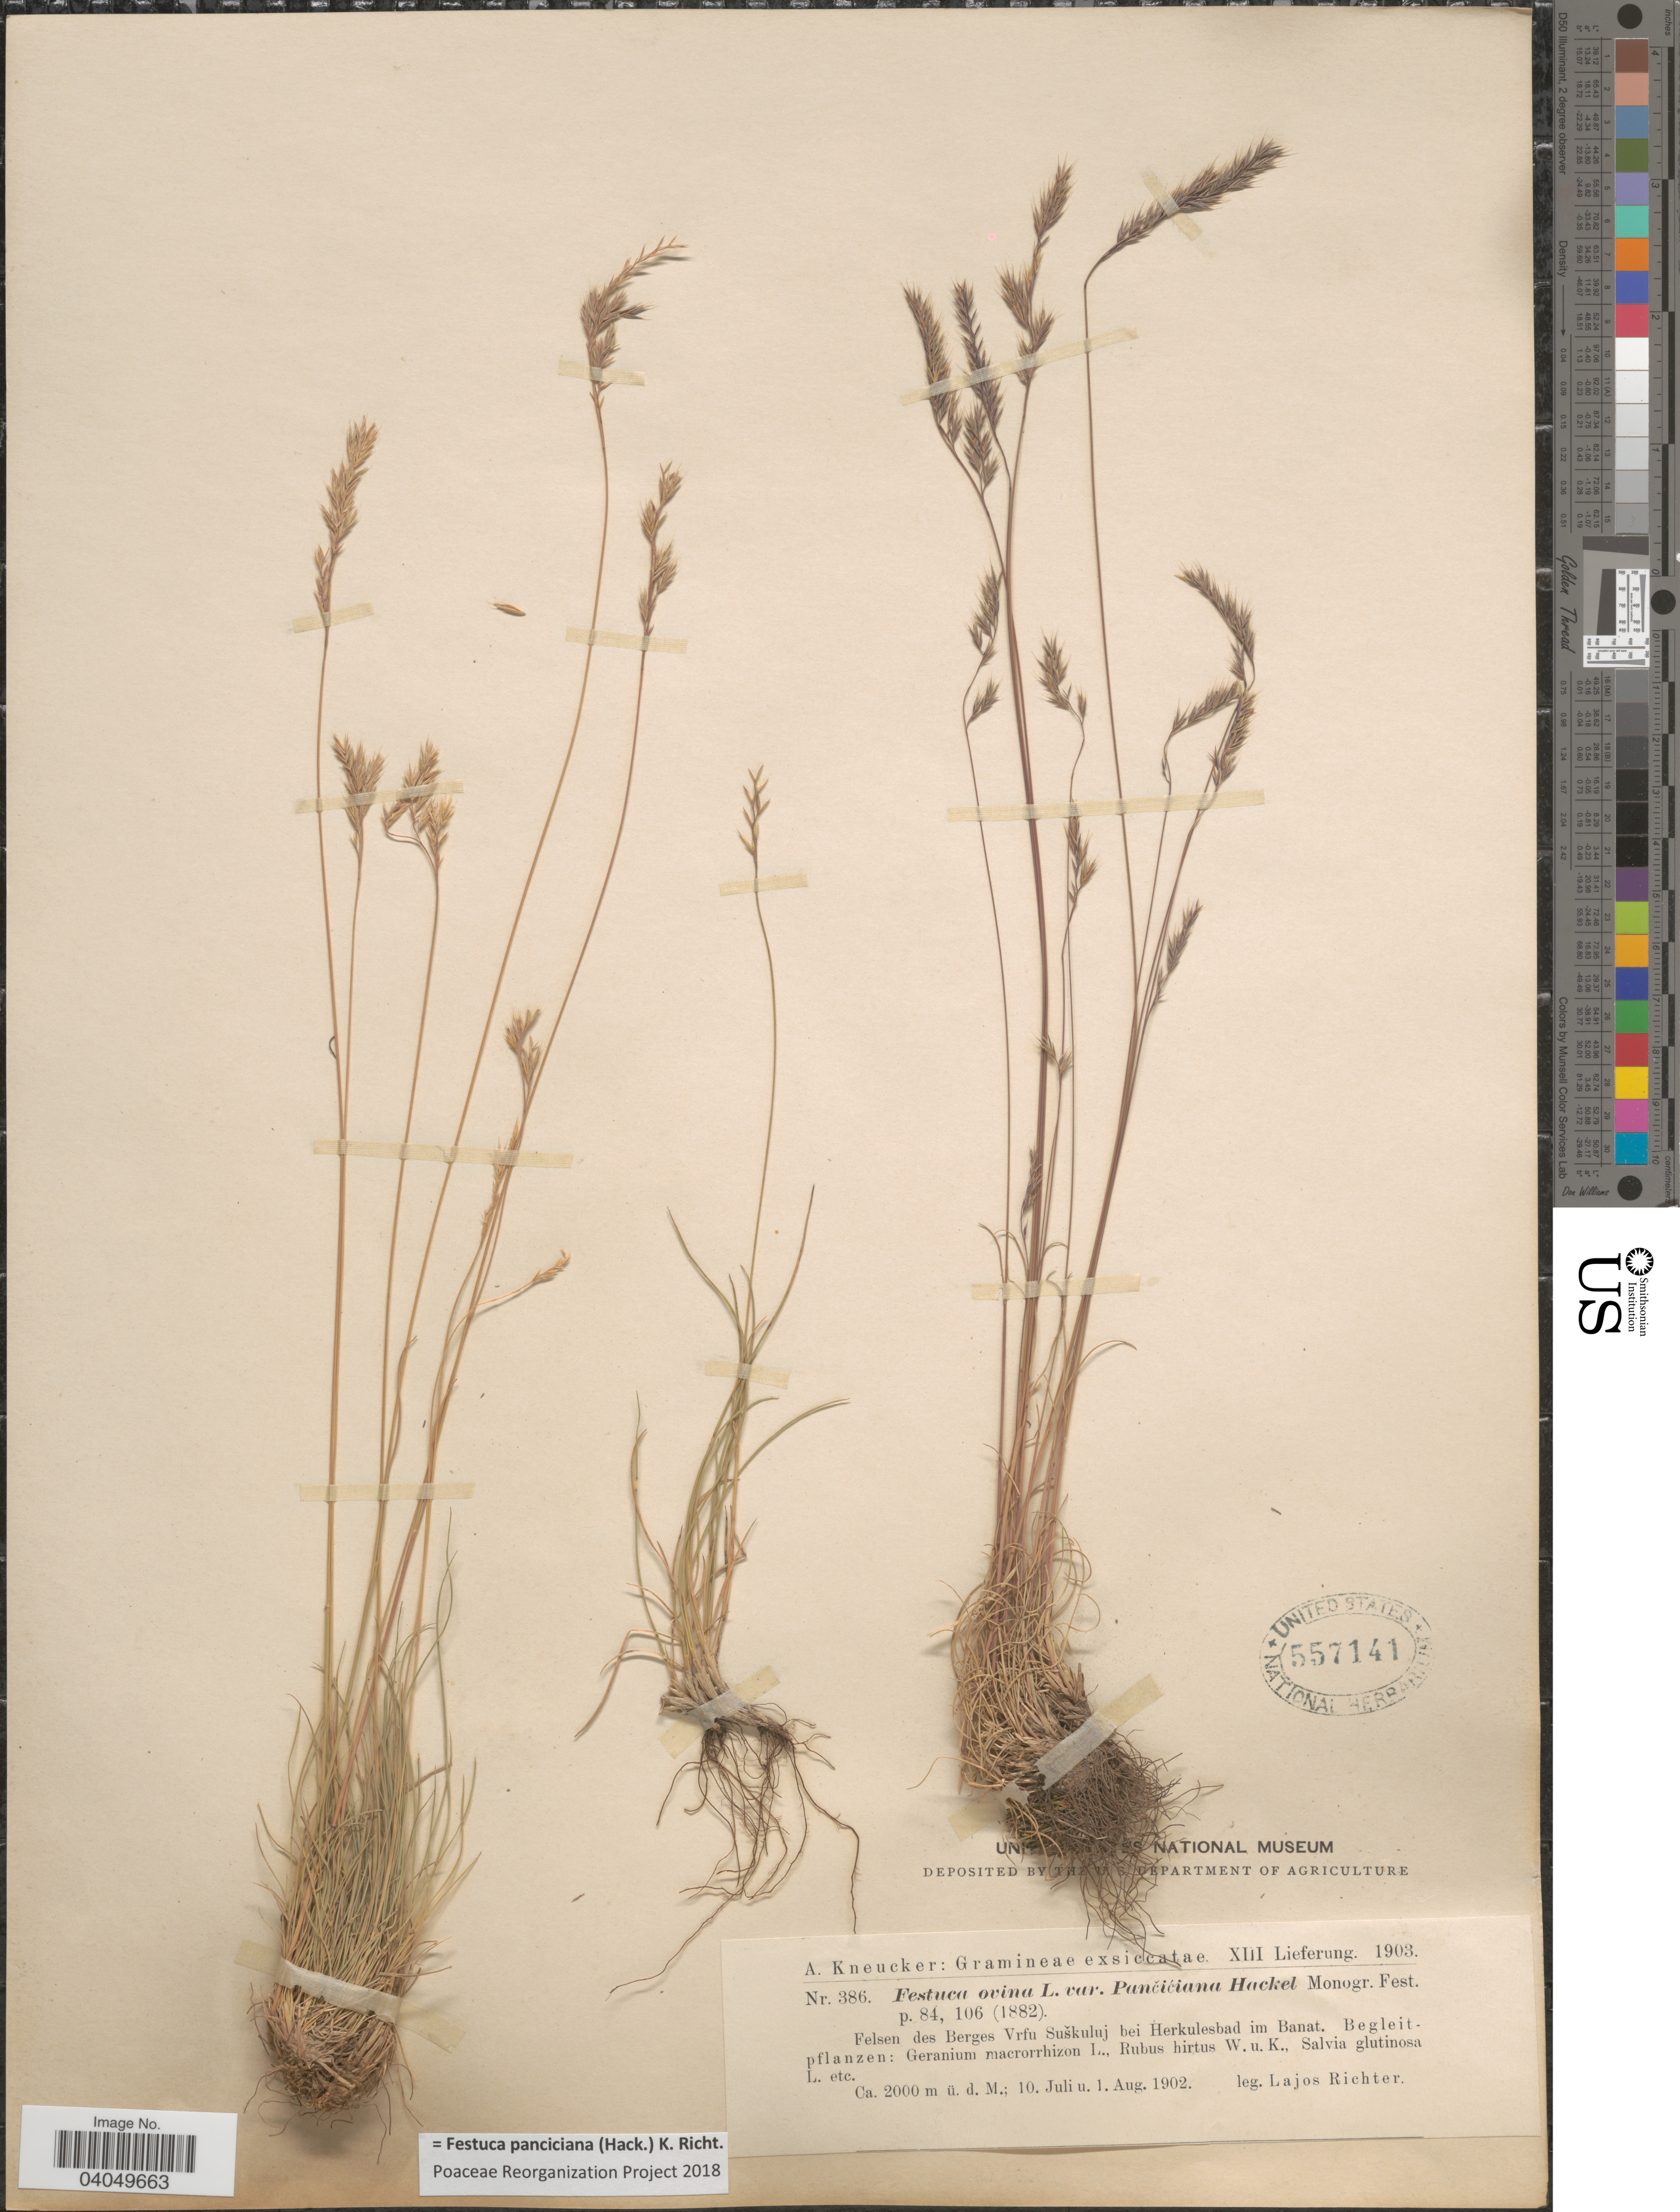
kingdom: Plantae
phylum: Tracheophyta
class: Liliopsida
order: Poales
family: Poaceae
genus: Festuca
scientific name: Festuca patens ined.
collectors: L. Richter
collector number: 386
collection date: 1902-08-01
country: Romania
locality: Felsen des Berges Vrfu Suskuluj bei Herkulesbad im Banat.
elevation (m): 2000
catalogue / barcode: US 557141